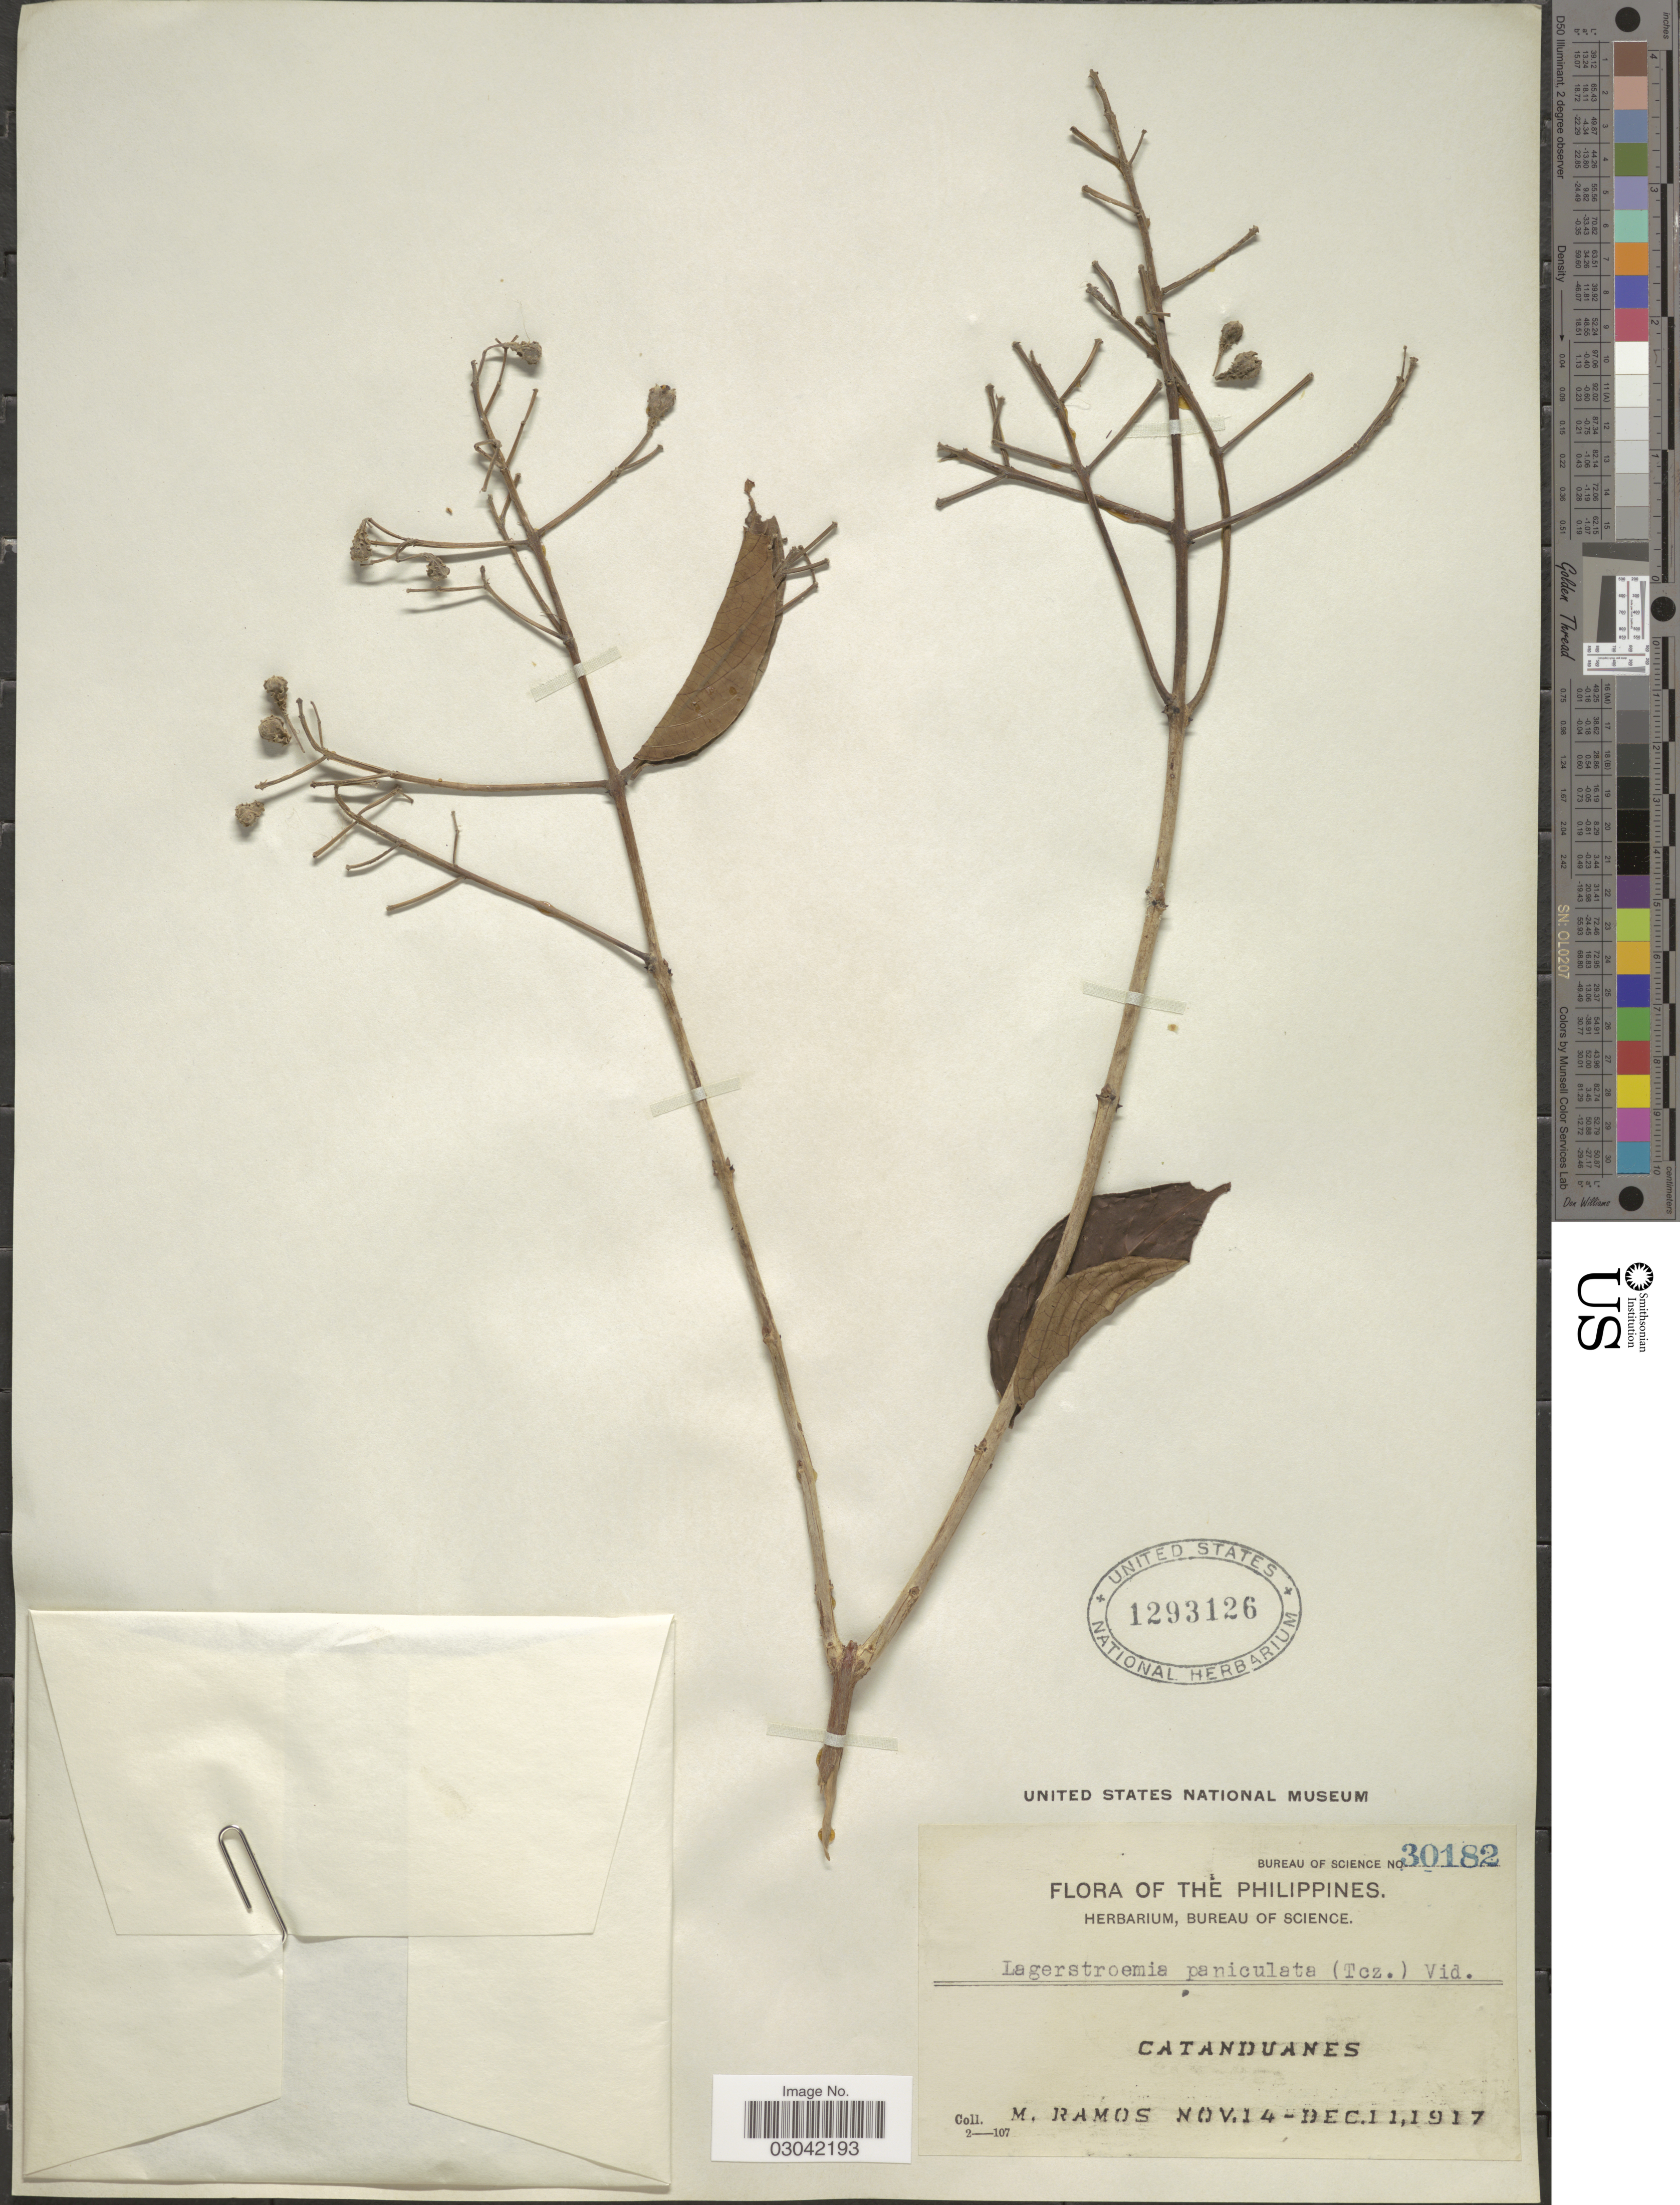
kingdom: Plantae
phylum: Tracheophyta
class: Magnoliopsida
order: Myrtales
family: Lythraceae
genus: Lagerstroemia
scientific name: Lagerstroemia paniculata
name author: (Turcz.) S. Vidal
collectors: M. Ramos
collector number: Bureau of Science 30182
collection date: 1917-11-14/1917-12-11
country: Philippines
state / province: Bicol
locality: Catanduanes.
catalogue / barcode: US 1293126